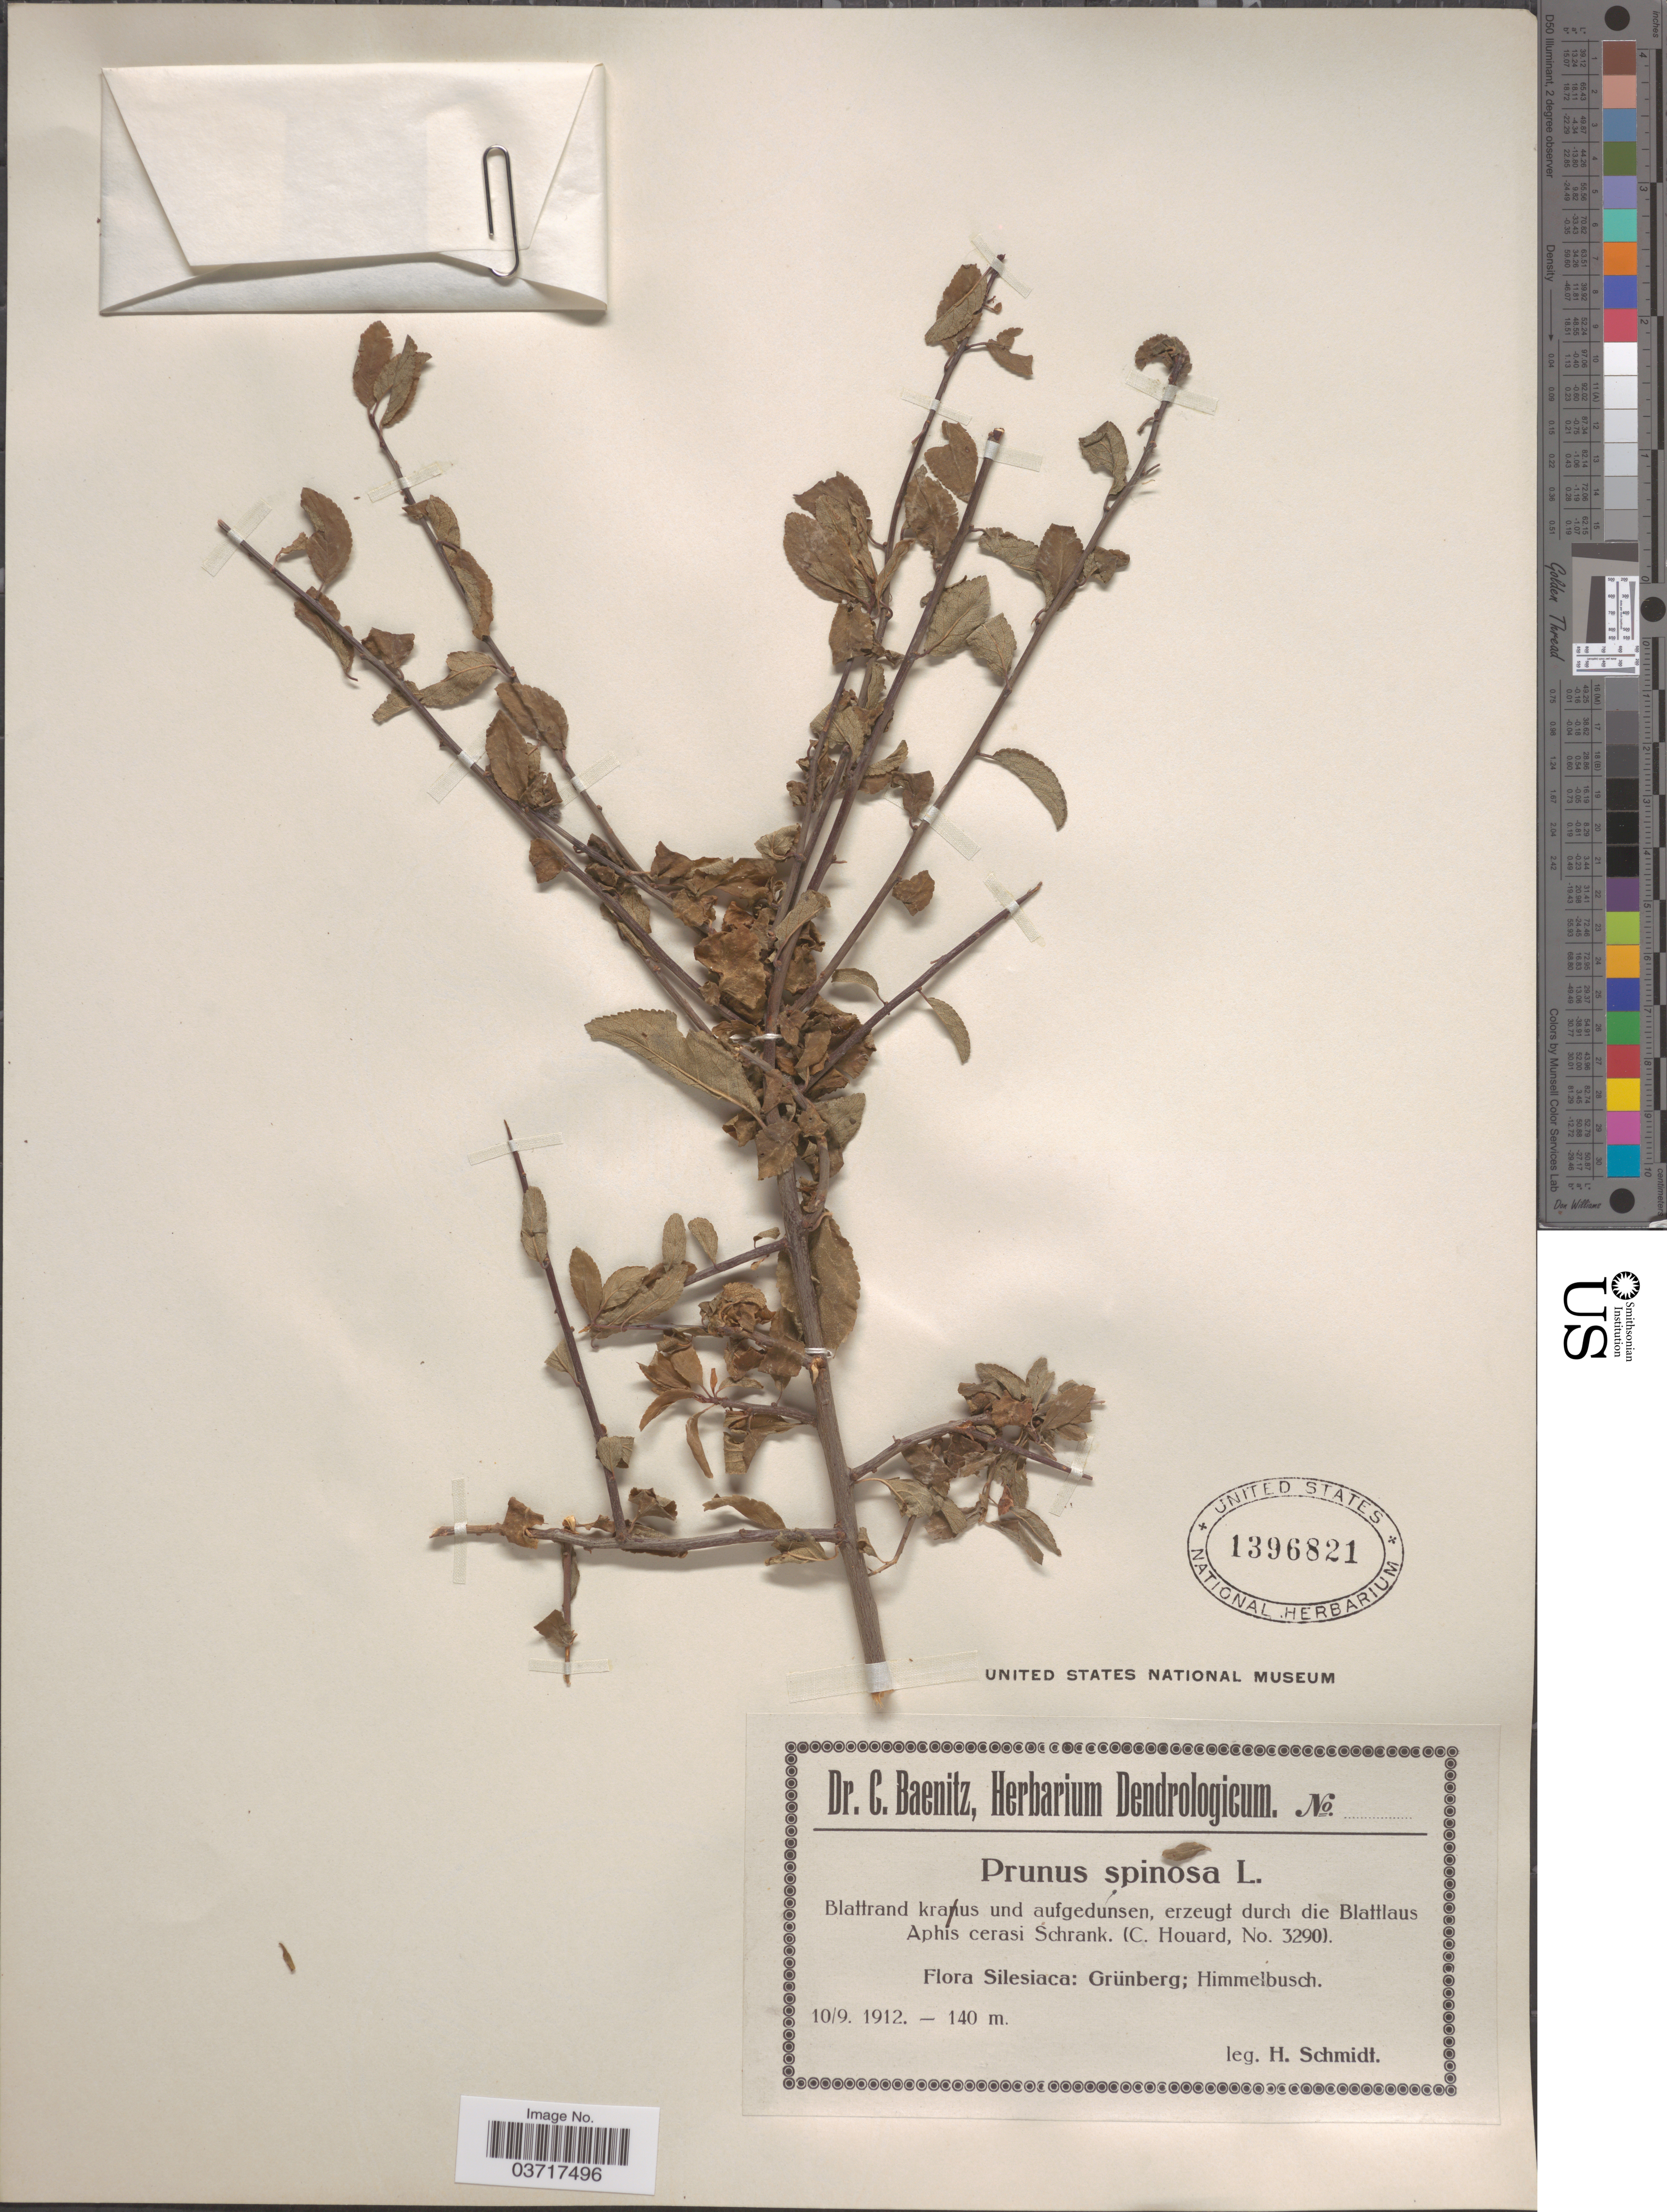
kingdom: Plantae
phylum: Tracheophyta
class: Magnoliopsida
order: Rosales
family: Rosaceae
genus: Prunus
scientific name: Prunus spinosa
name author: L.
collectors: H. Schmidt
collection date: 1912-09-10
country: Poland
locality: Silesiaca: Grünberg; Himmelbusch.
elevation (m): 140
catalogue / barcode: US 1396821